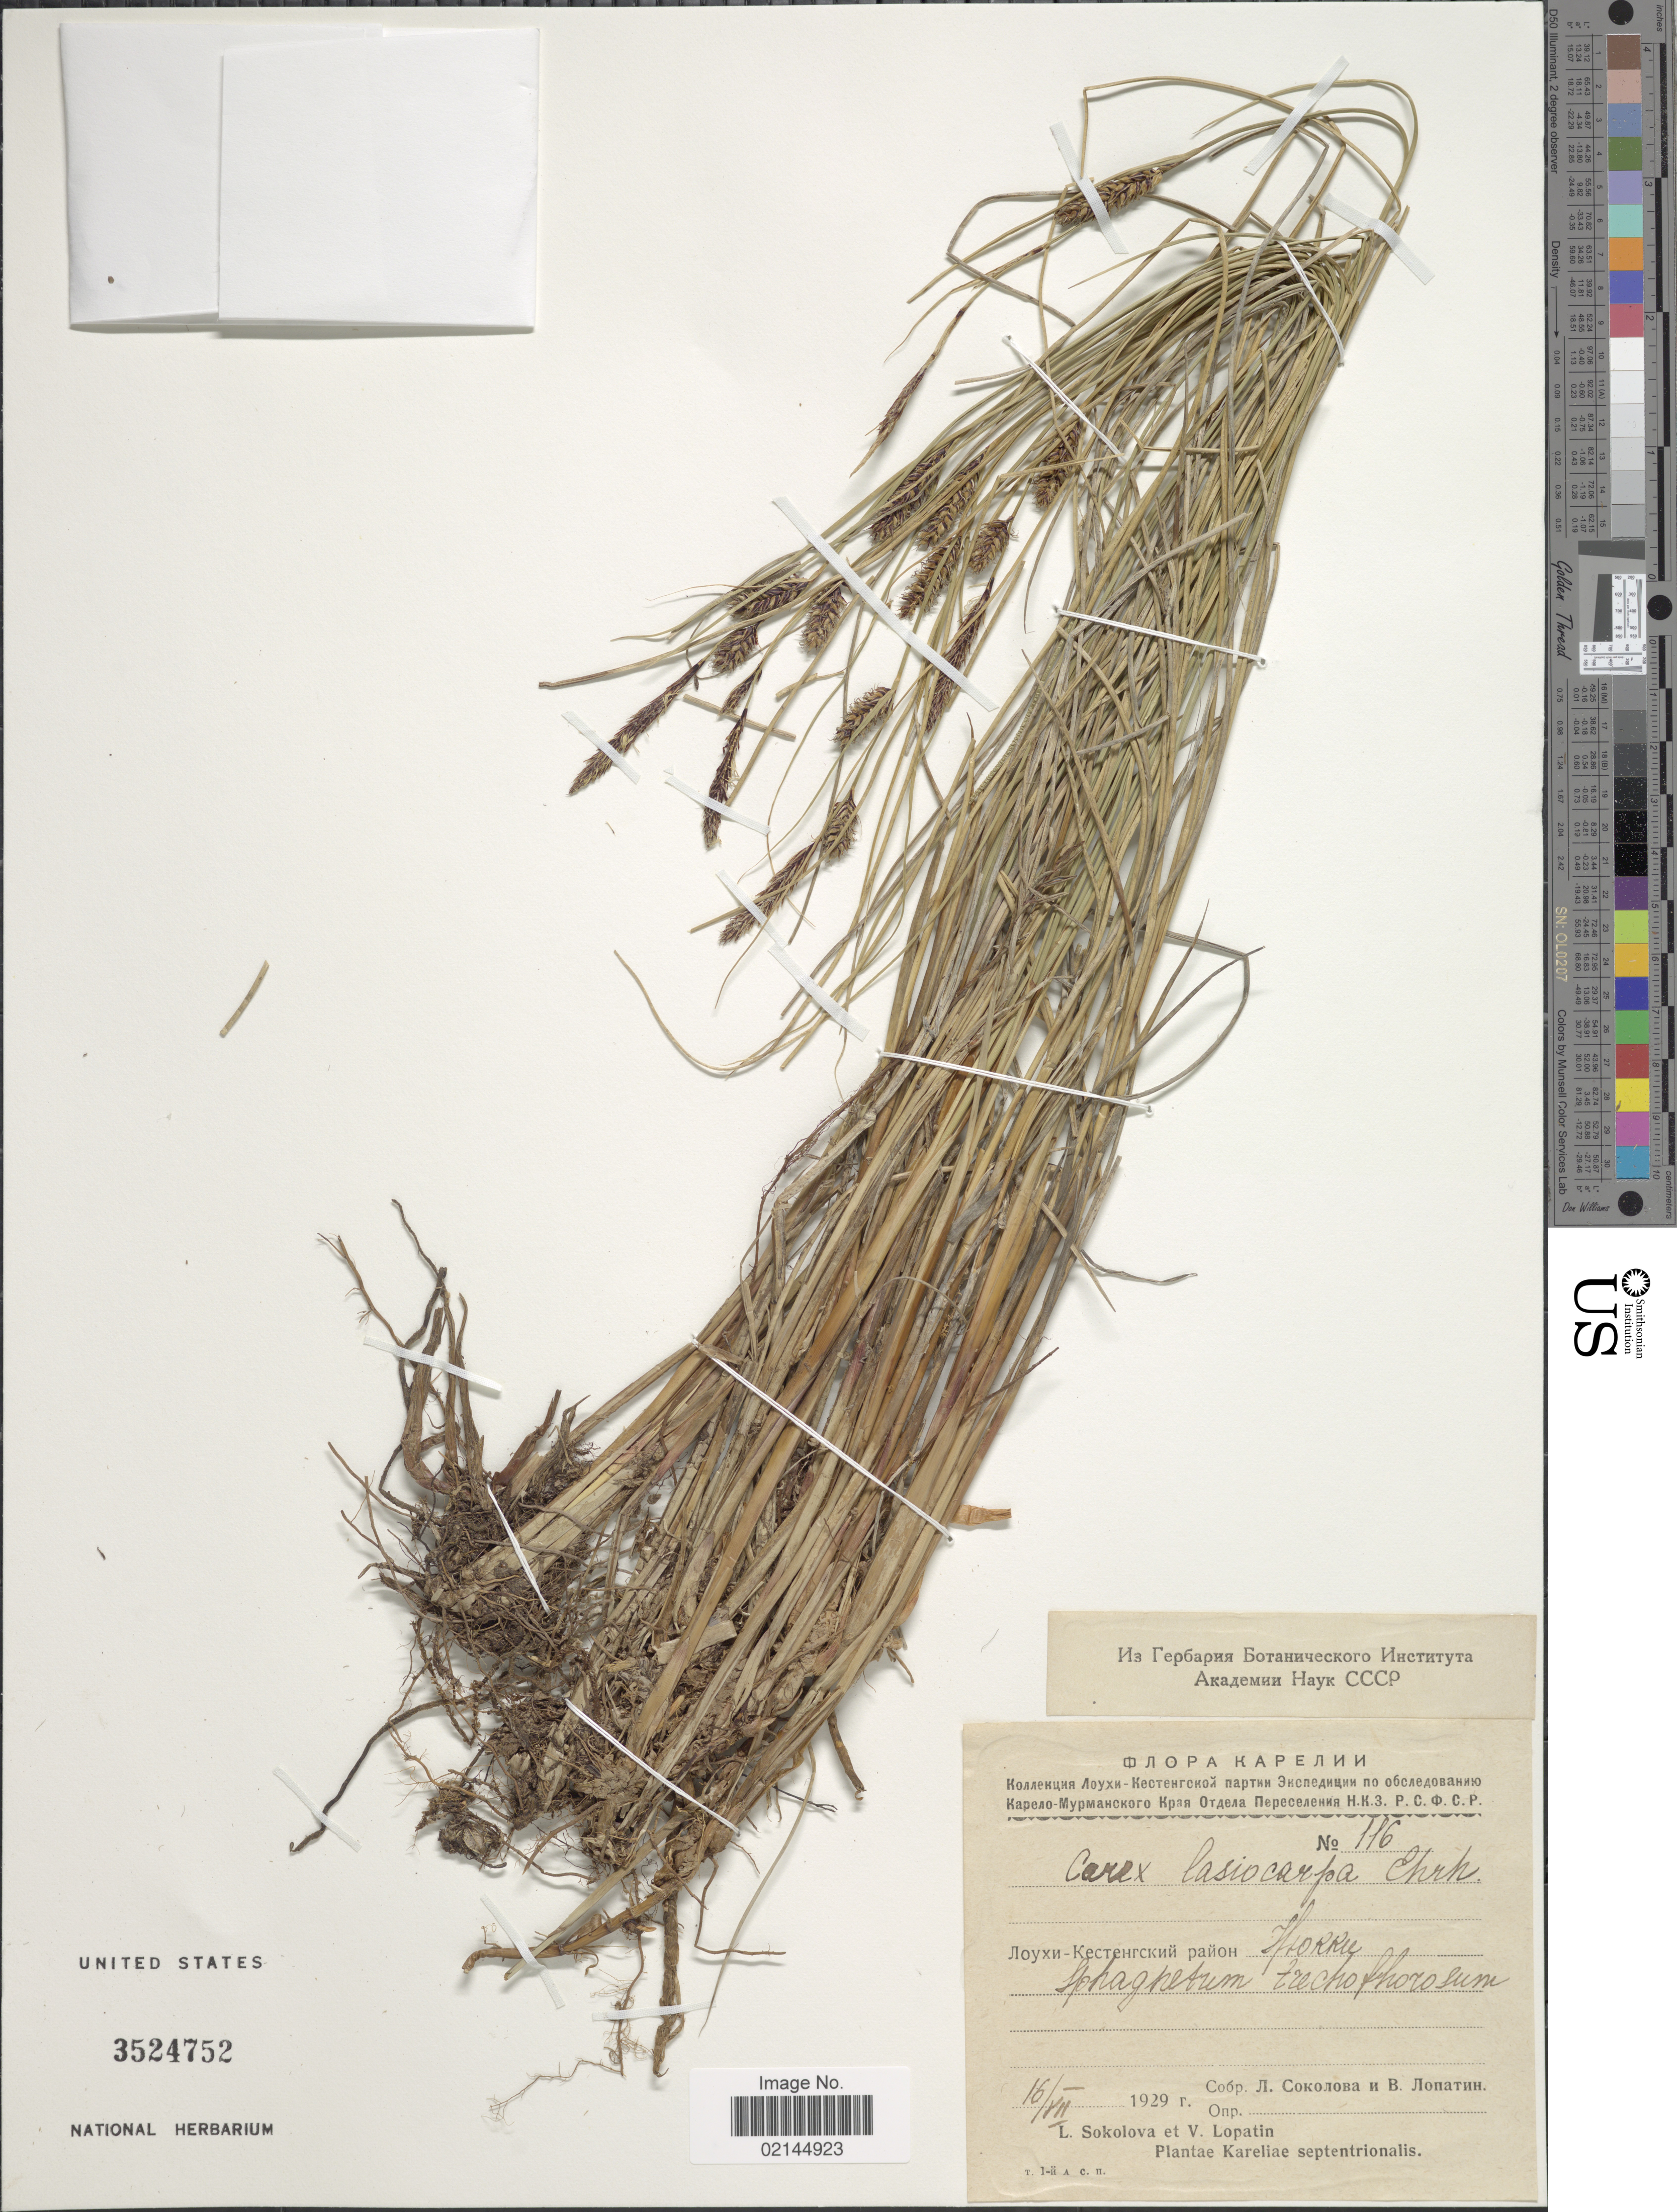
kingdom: Plantae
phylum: Tracheophyta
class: Liliopsida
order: Poales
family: Cyperaceae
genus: Carex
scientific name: Carex lasiocarpa var. lasiocarpa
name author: Ehrh.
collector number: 116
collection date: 1929-07-16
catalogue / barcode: US 3524752